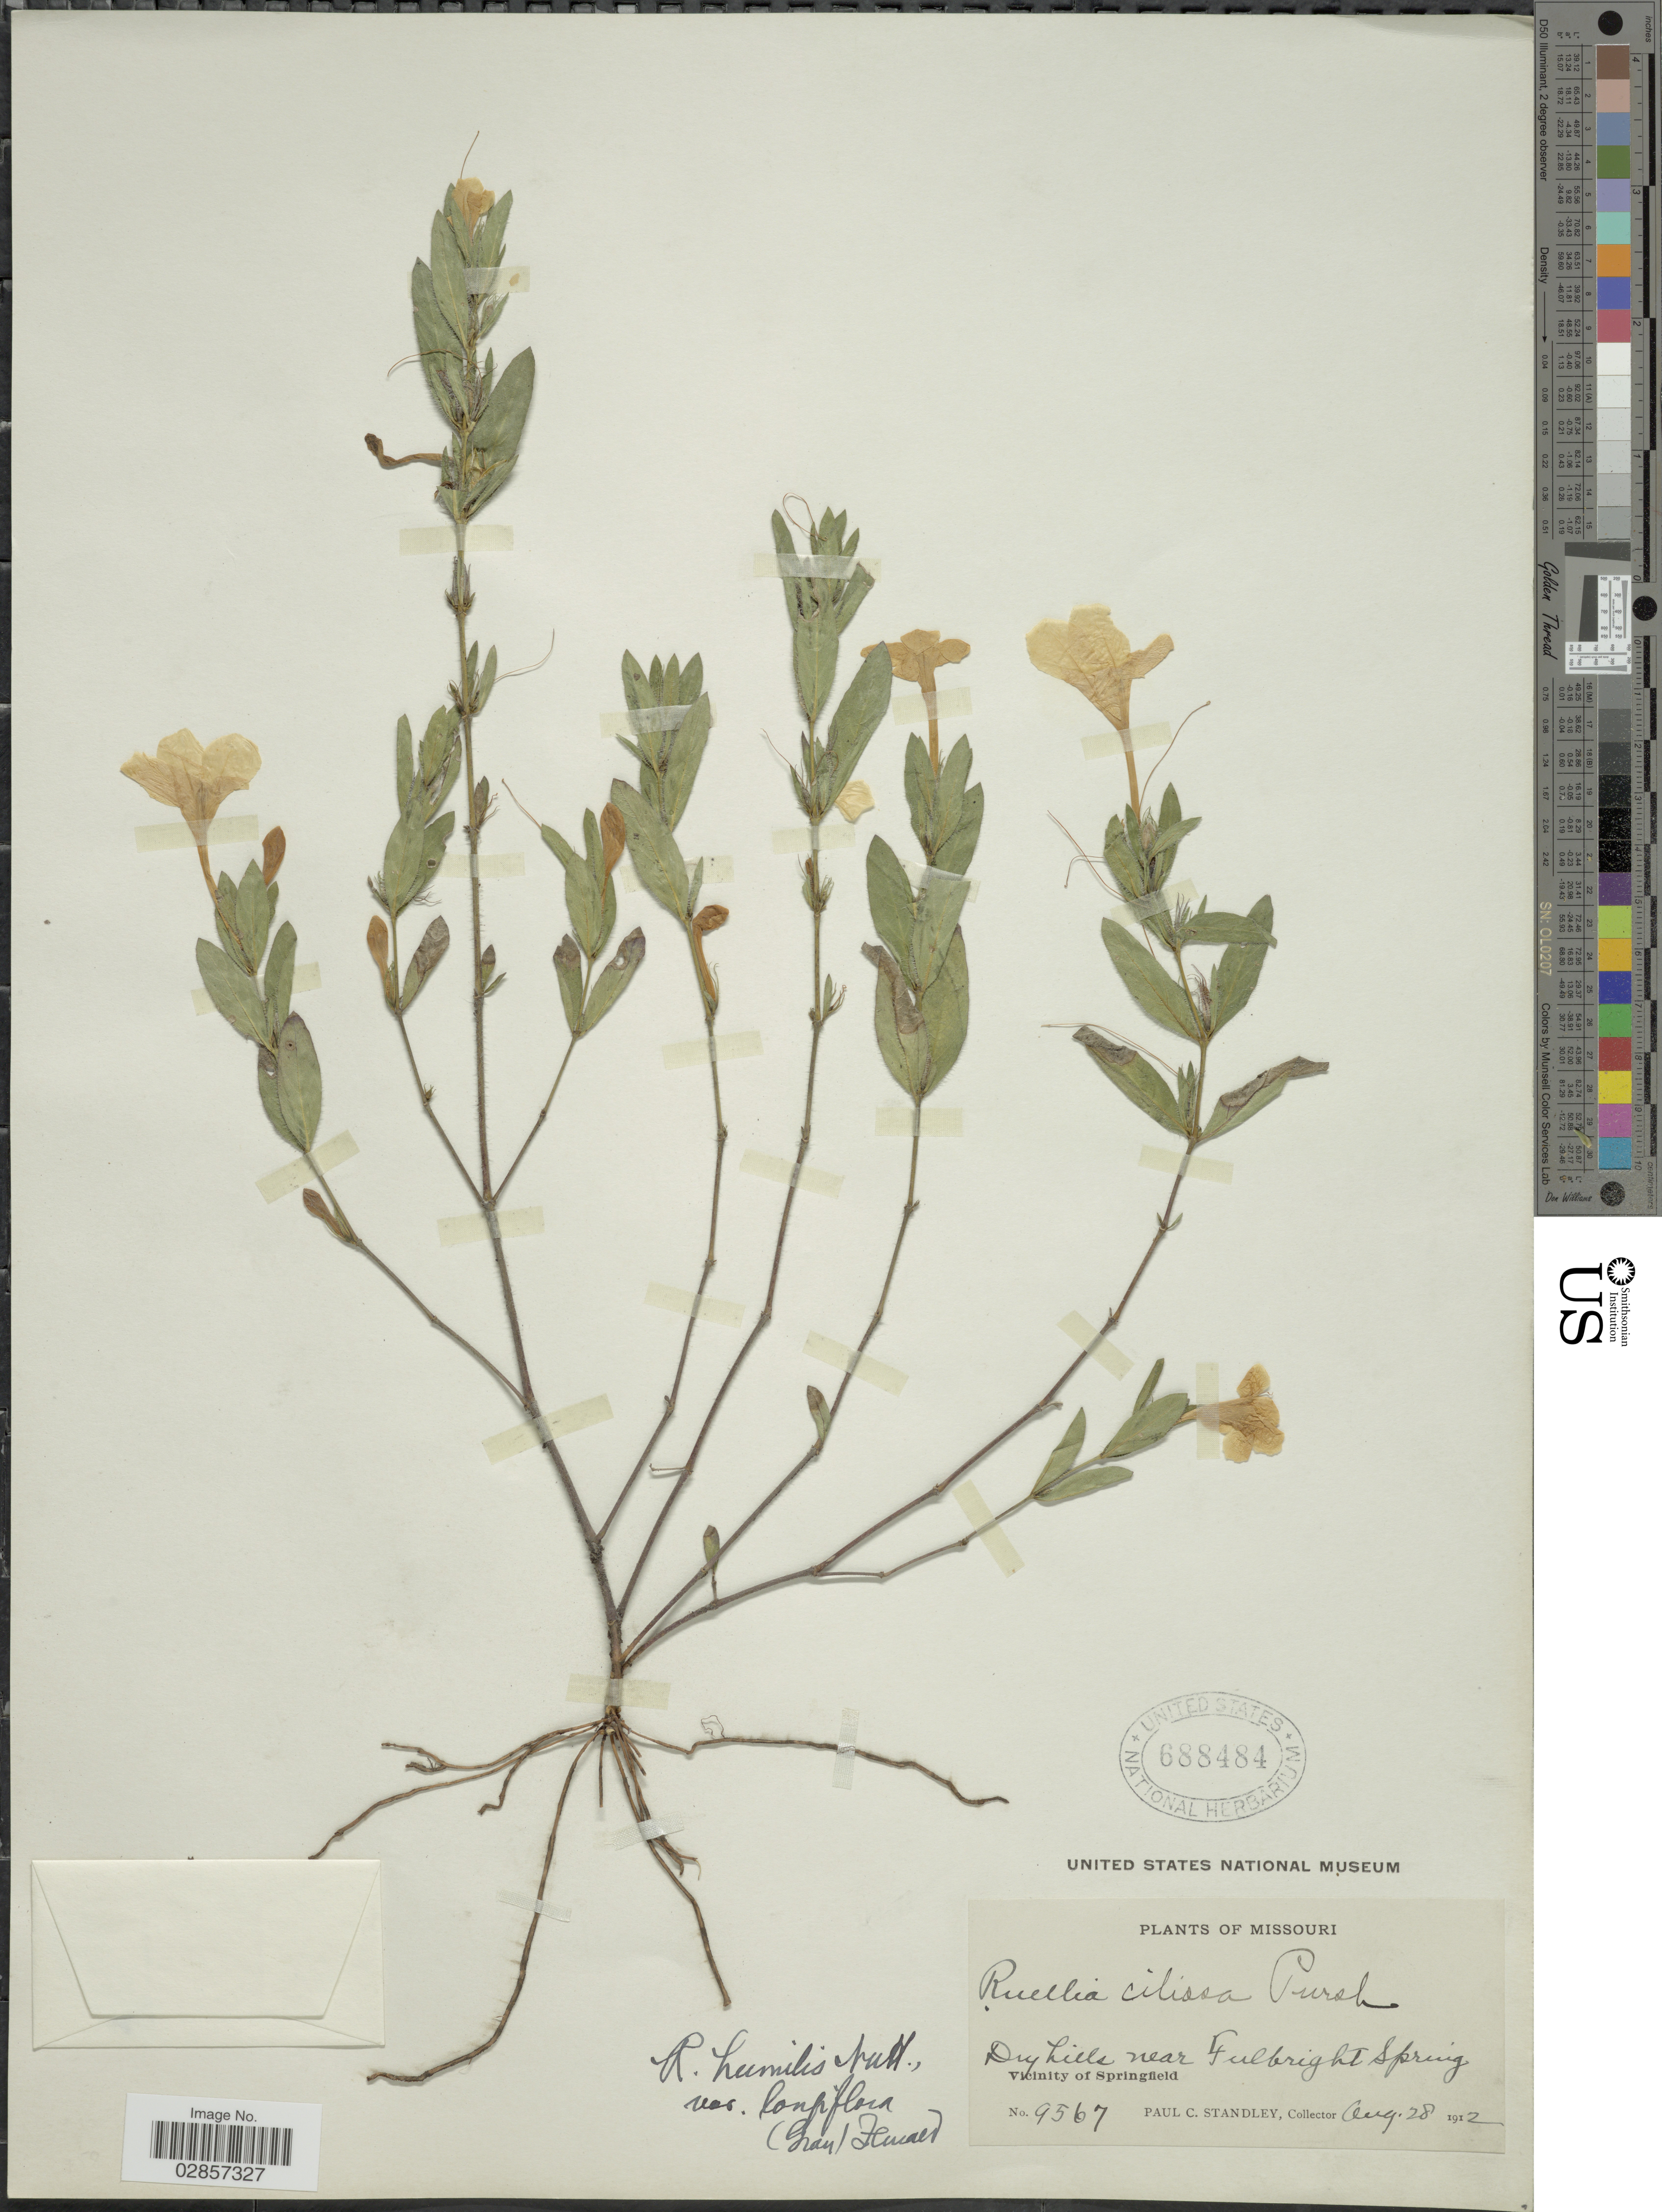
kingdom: Plantae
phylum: Tracheophyta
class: Magnoliopsida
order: Lamiales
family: Acanthaceae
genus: Ruellia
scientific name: Ruellia humilis var. longiflora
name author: (A. Gray) Fernald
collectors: P. C. Standley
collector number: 9567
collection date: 1912-08-28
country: United States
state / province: Missouri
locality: Dry hills near Fulbright Spring, Vicinity of Springfield.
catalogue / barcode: US 688484